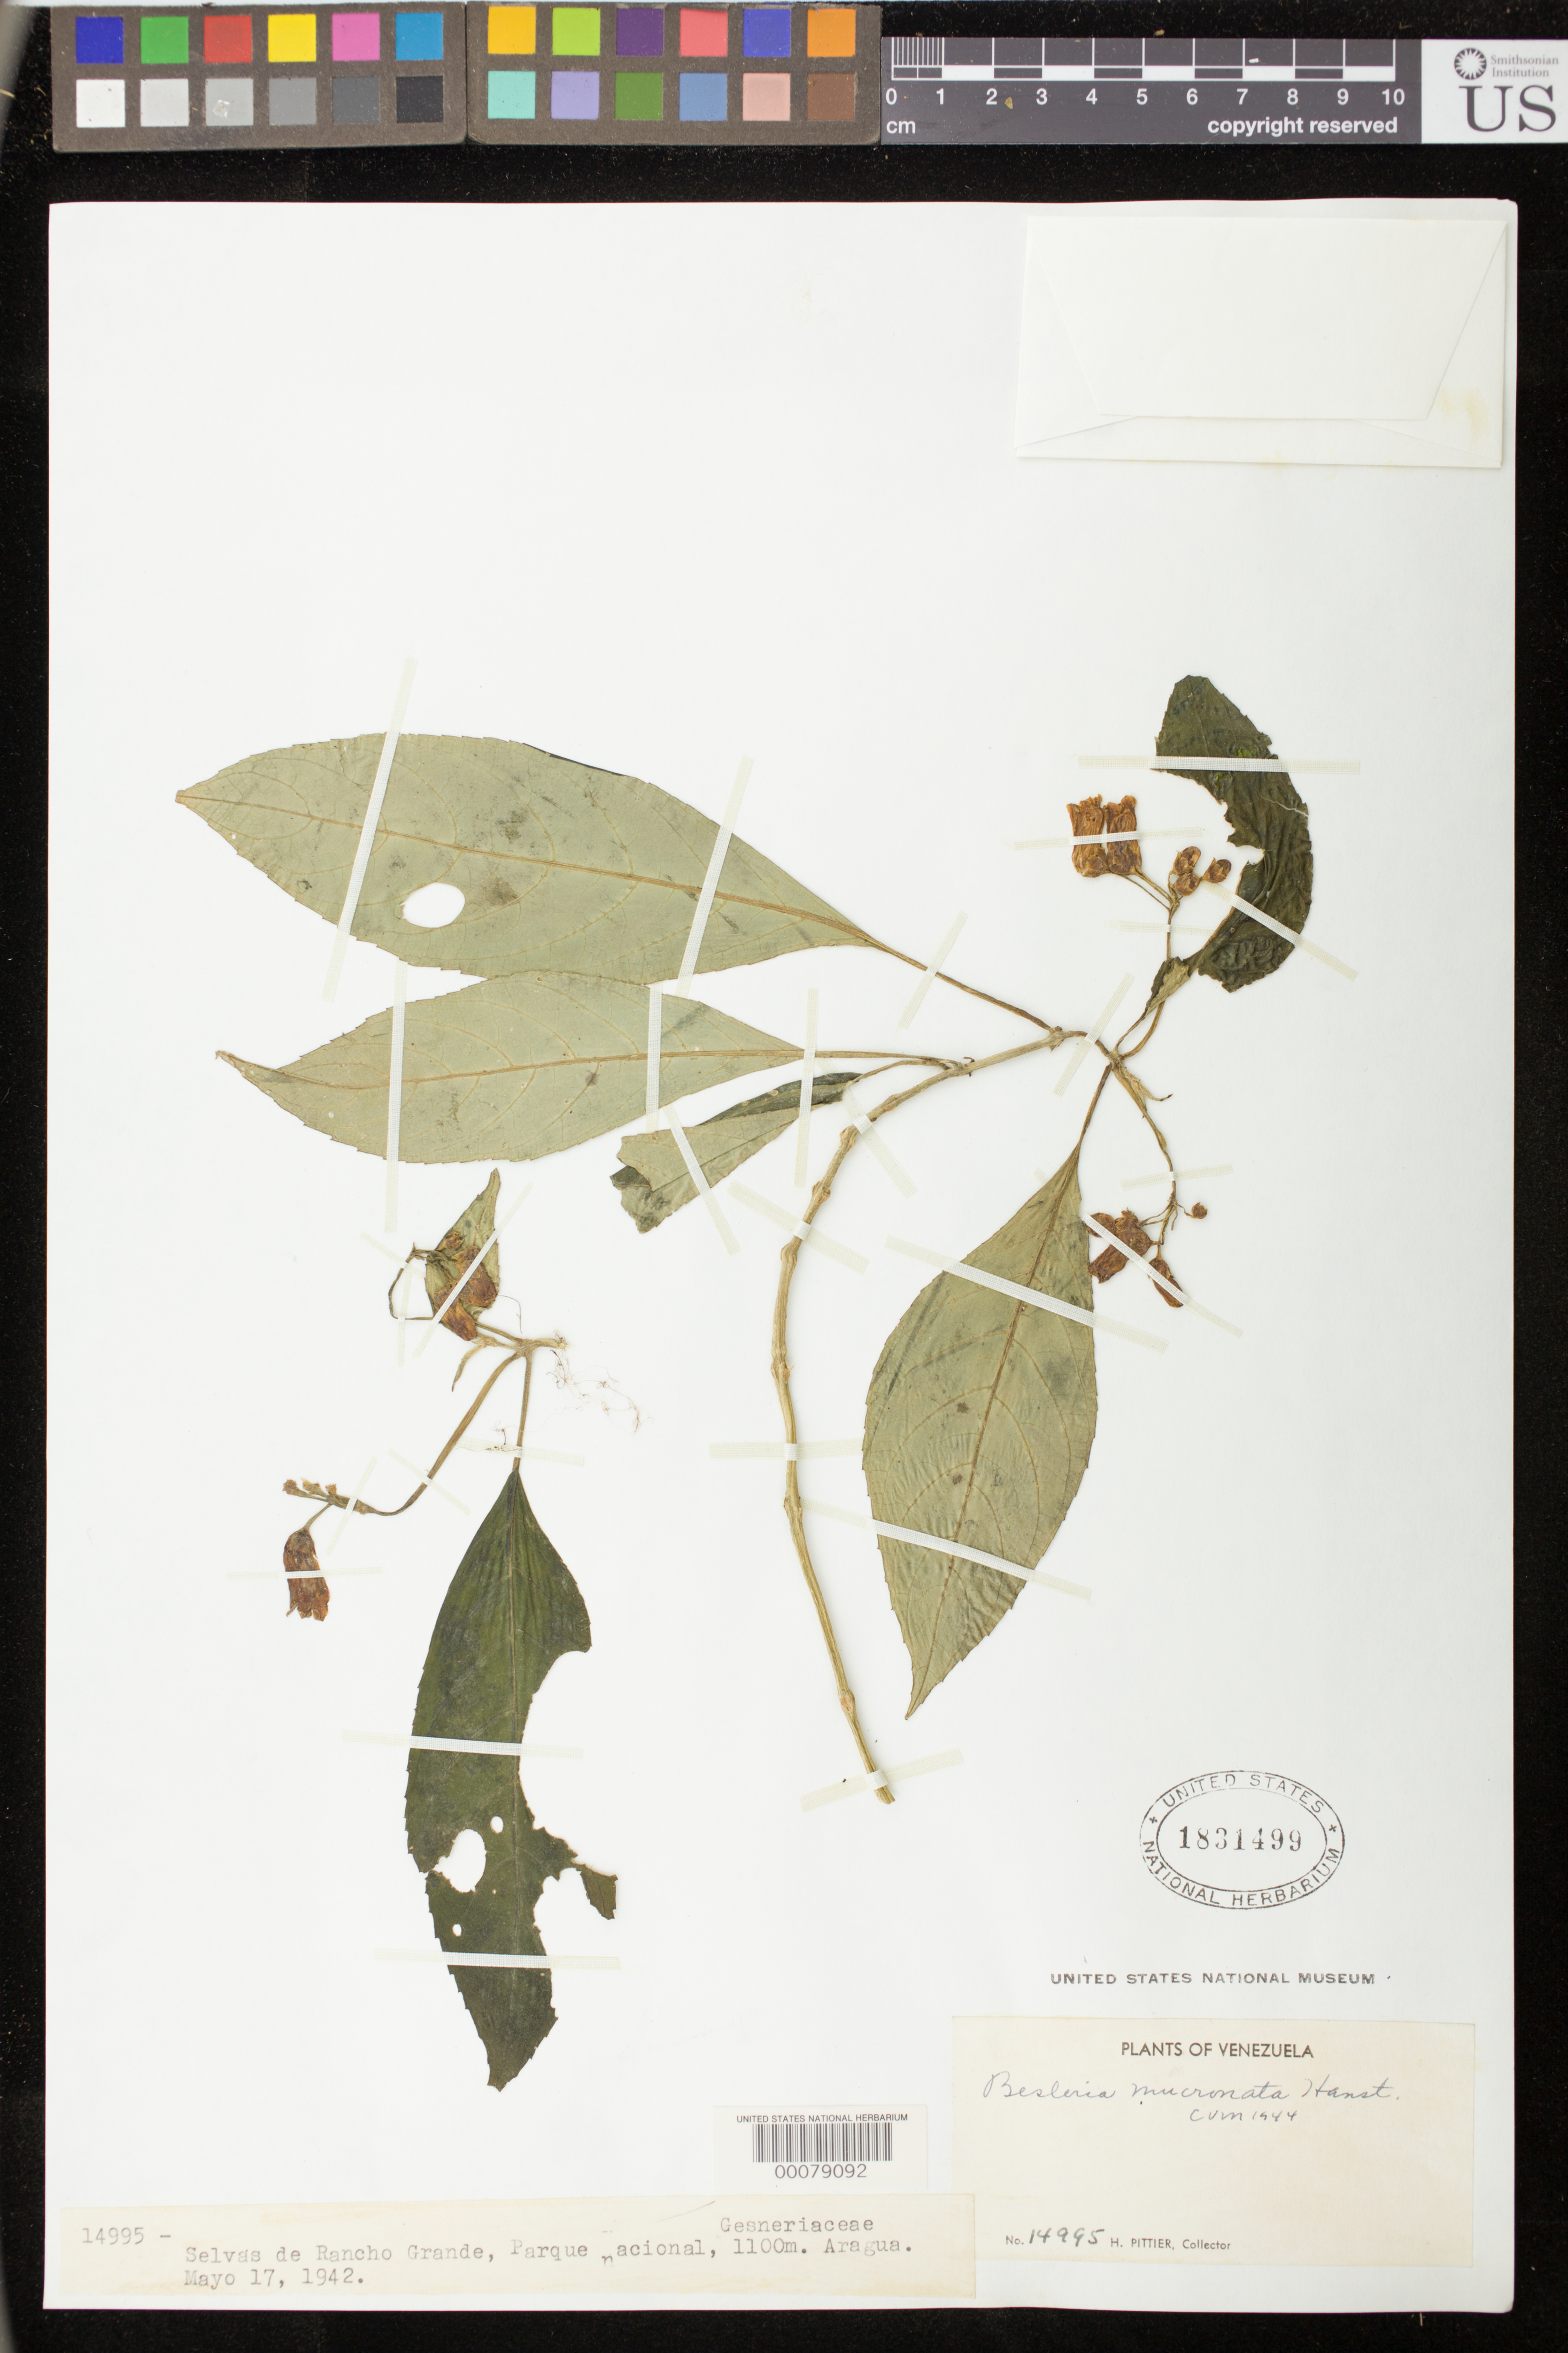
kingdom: Plantae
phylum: Tracheophyta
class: Magnoliopsida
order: Lamiales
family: Gesneriaceae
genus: Besleria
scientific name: Besleria mucronata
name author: Hanst.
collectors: H. F. Pittier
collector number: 14995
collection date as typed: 17 May 1942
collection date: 1942-05-17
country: Venezuela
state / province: Aragua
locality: Rancho Grande, Parque Nacional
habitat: Forests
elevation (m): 1100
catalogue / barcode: US 1831499